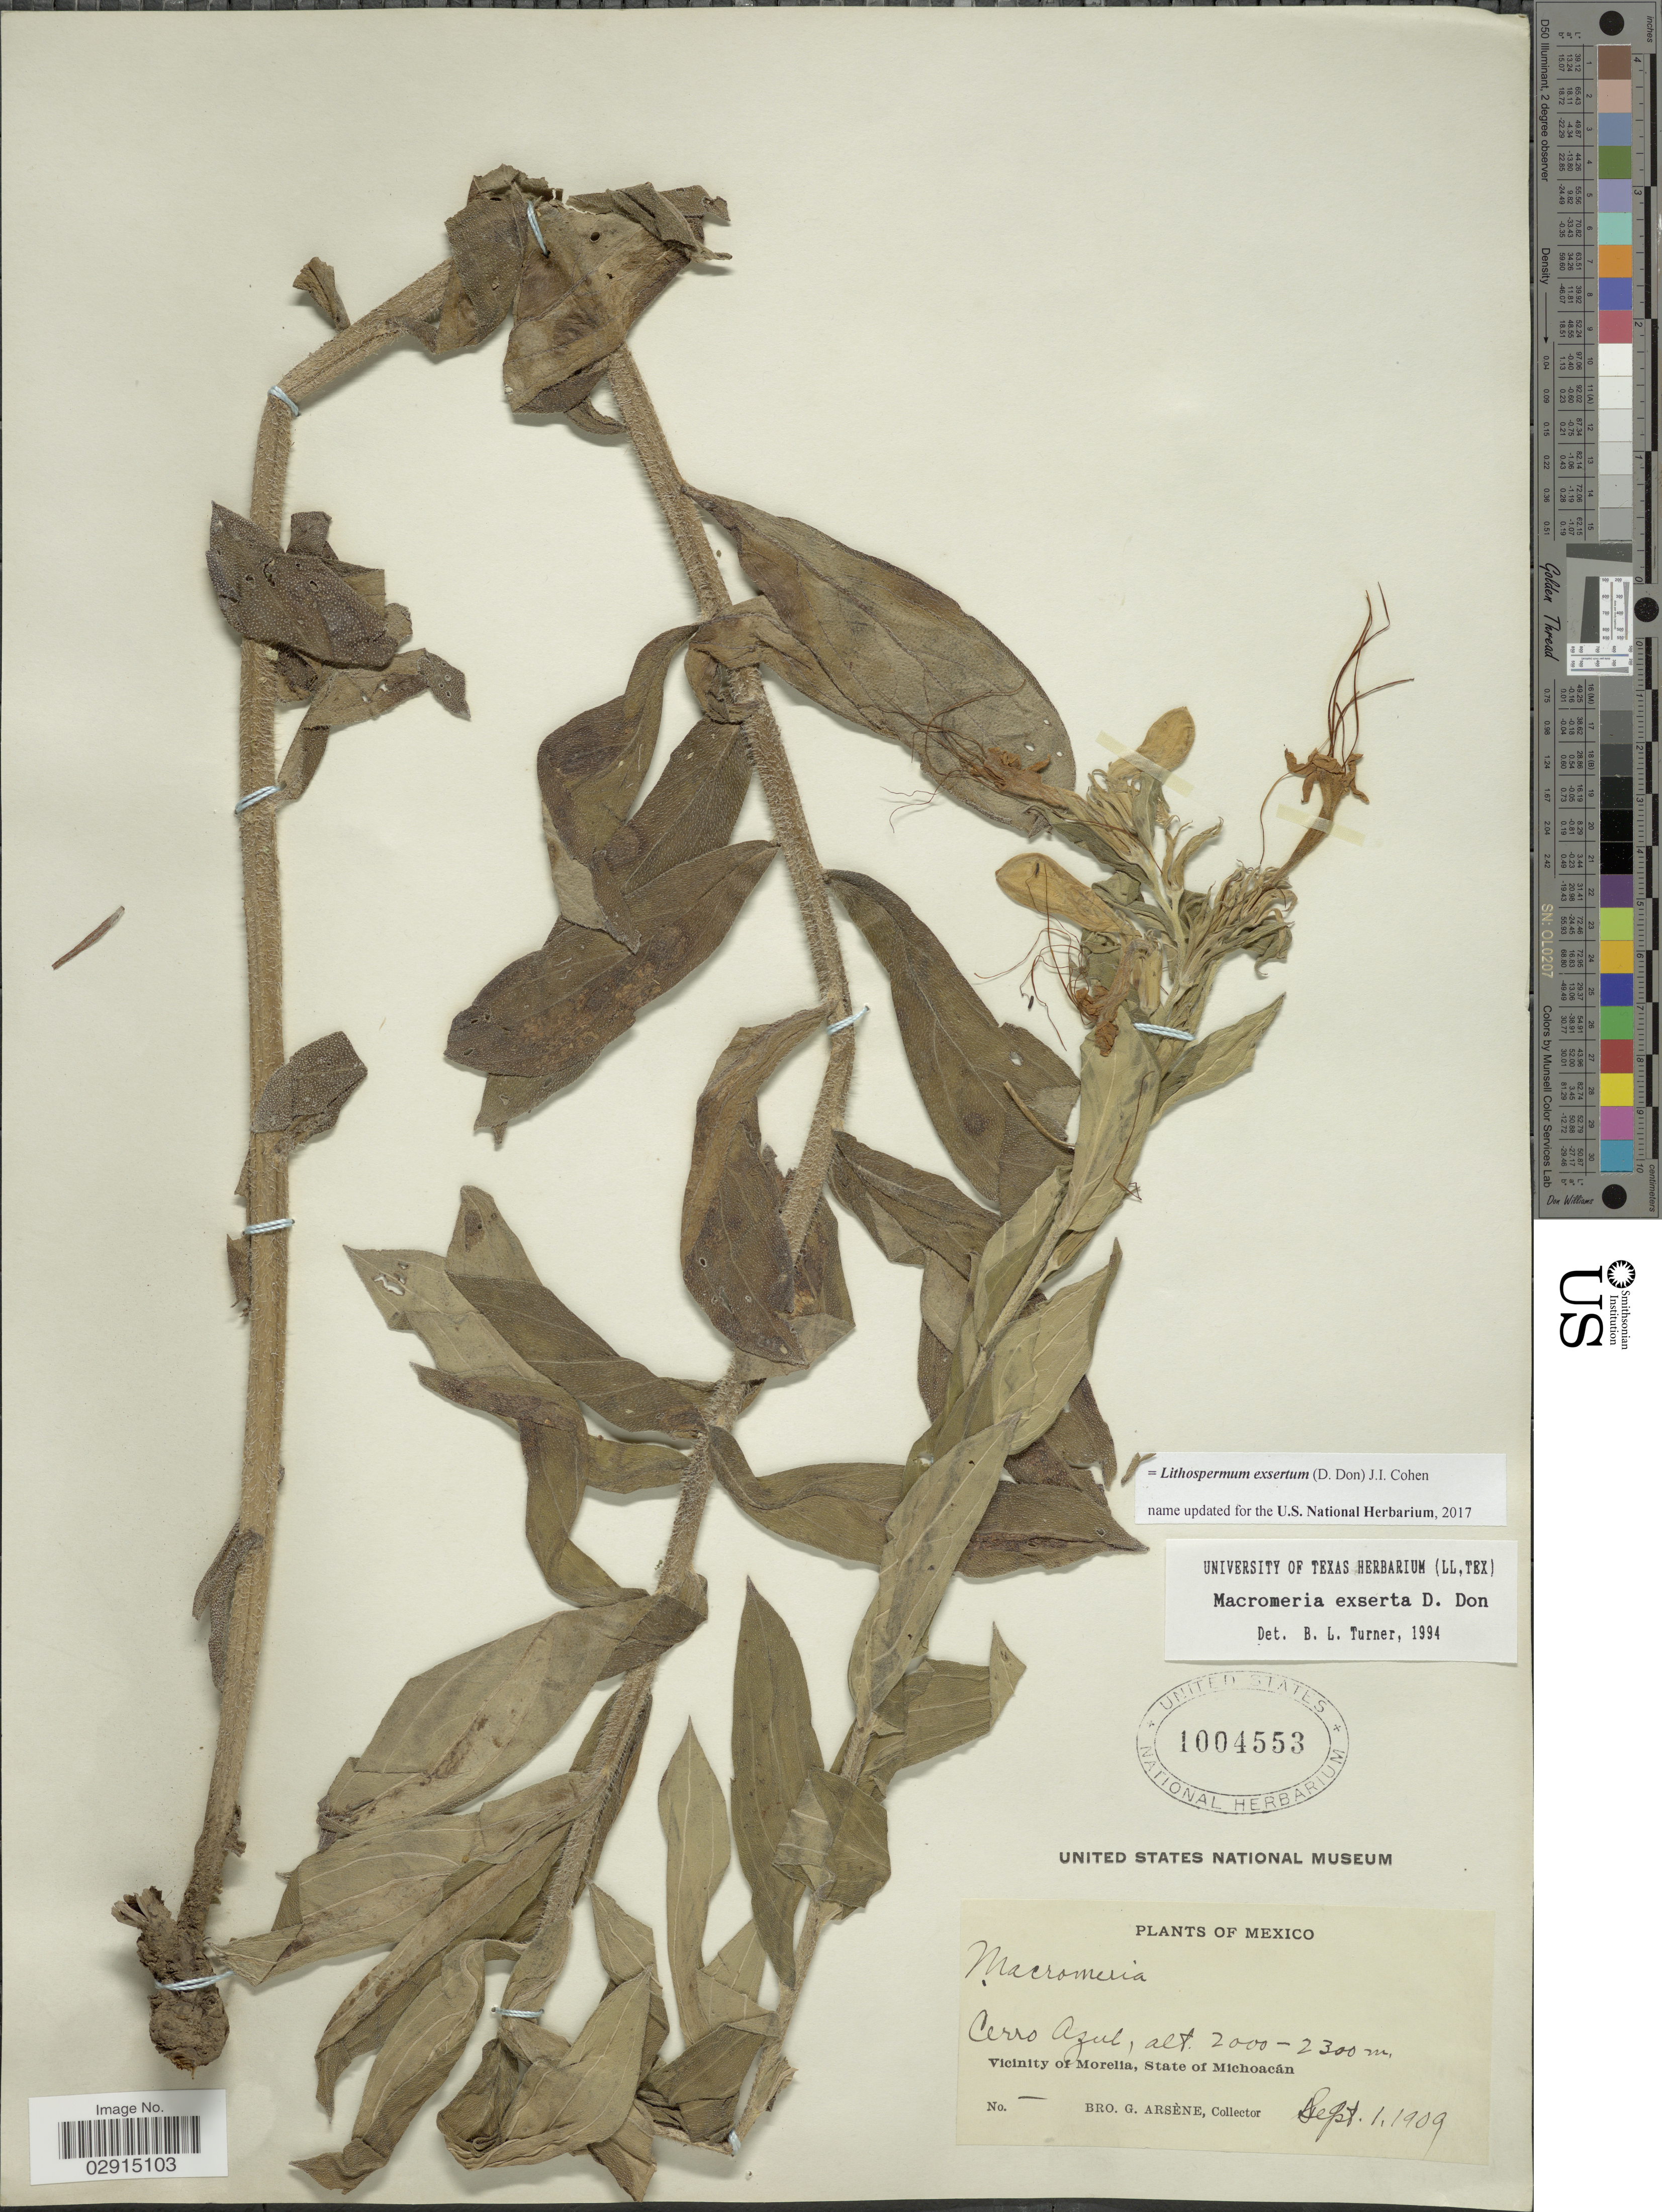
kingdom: Plantae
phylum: Tracheophyta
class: Magnoliopsida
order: Boraginales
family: Boraginaceae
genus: Lithospermum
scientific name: Lithospermum exsertum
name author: (D. Don) Cohen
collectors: Bro. G. Arsène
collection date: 1909-09-01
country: Mexico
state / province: Michoacán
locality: Cerro Azul. Vicinity of Morelia.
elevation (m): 2000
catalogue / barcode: US 1004553